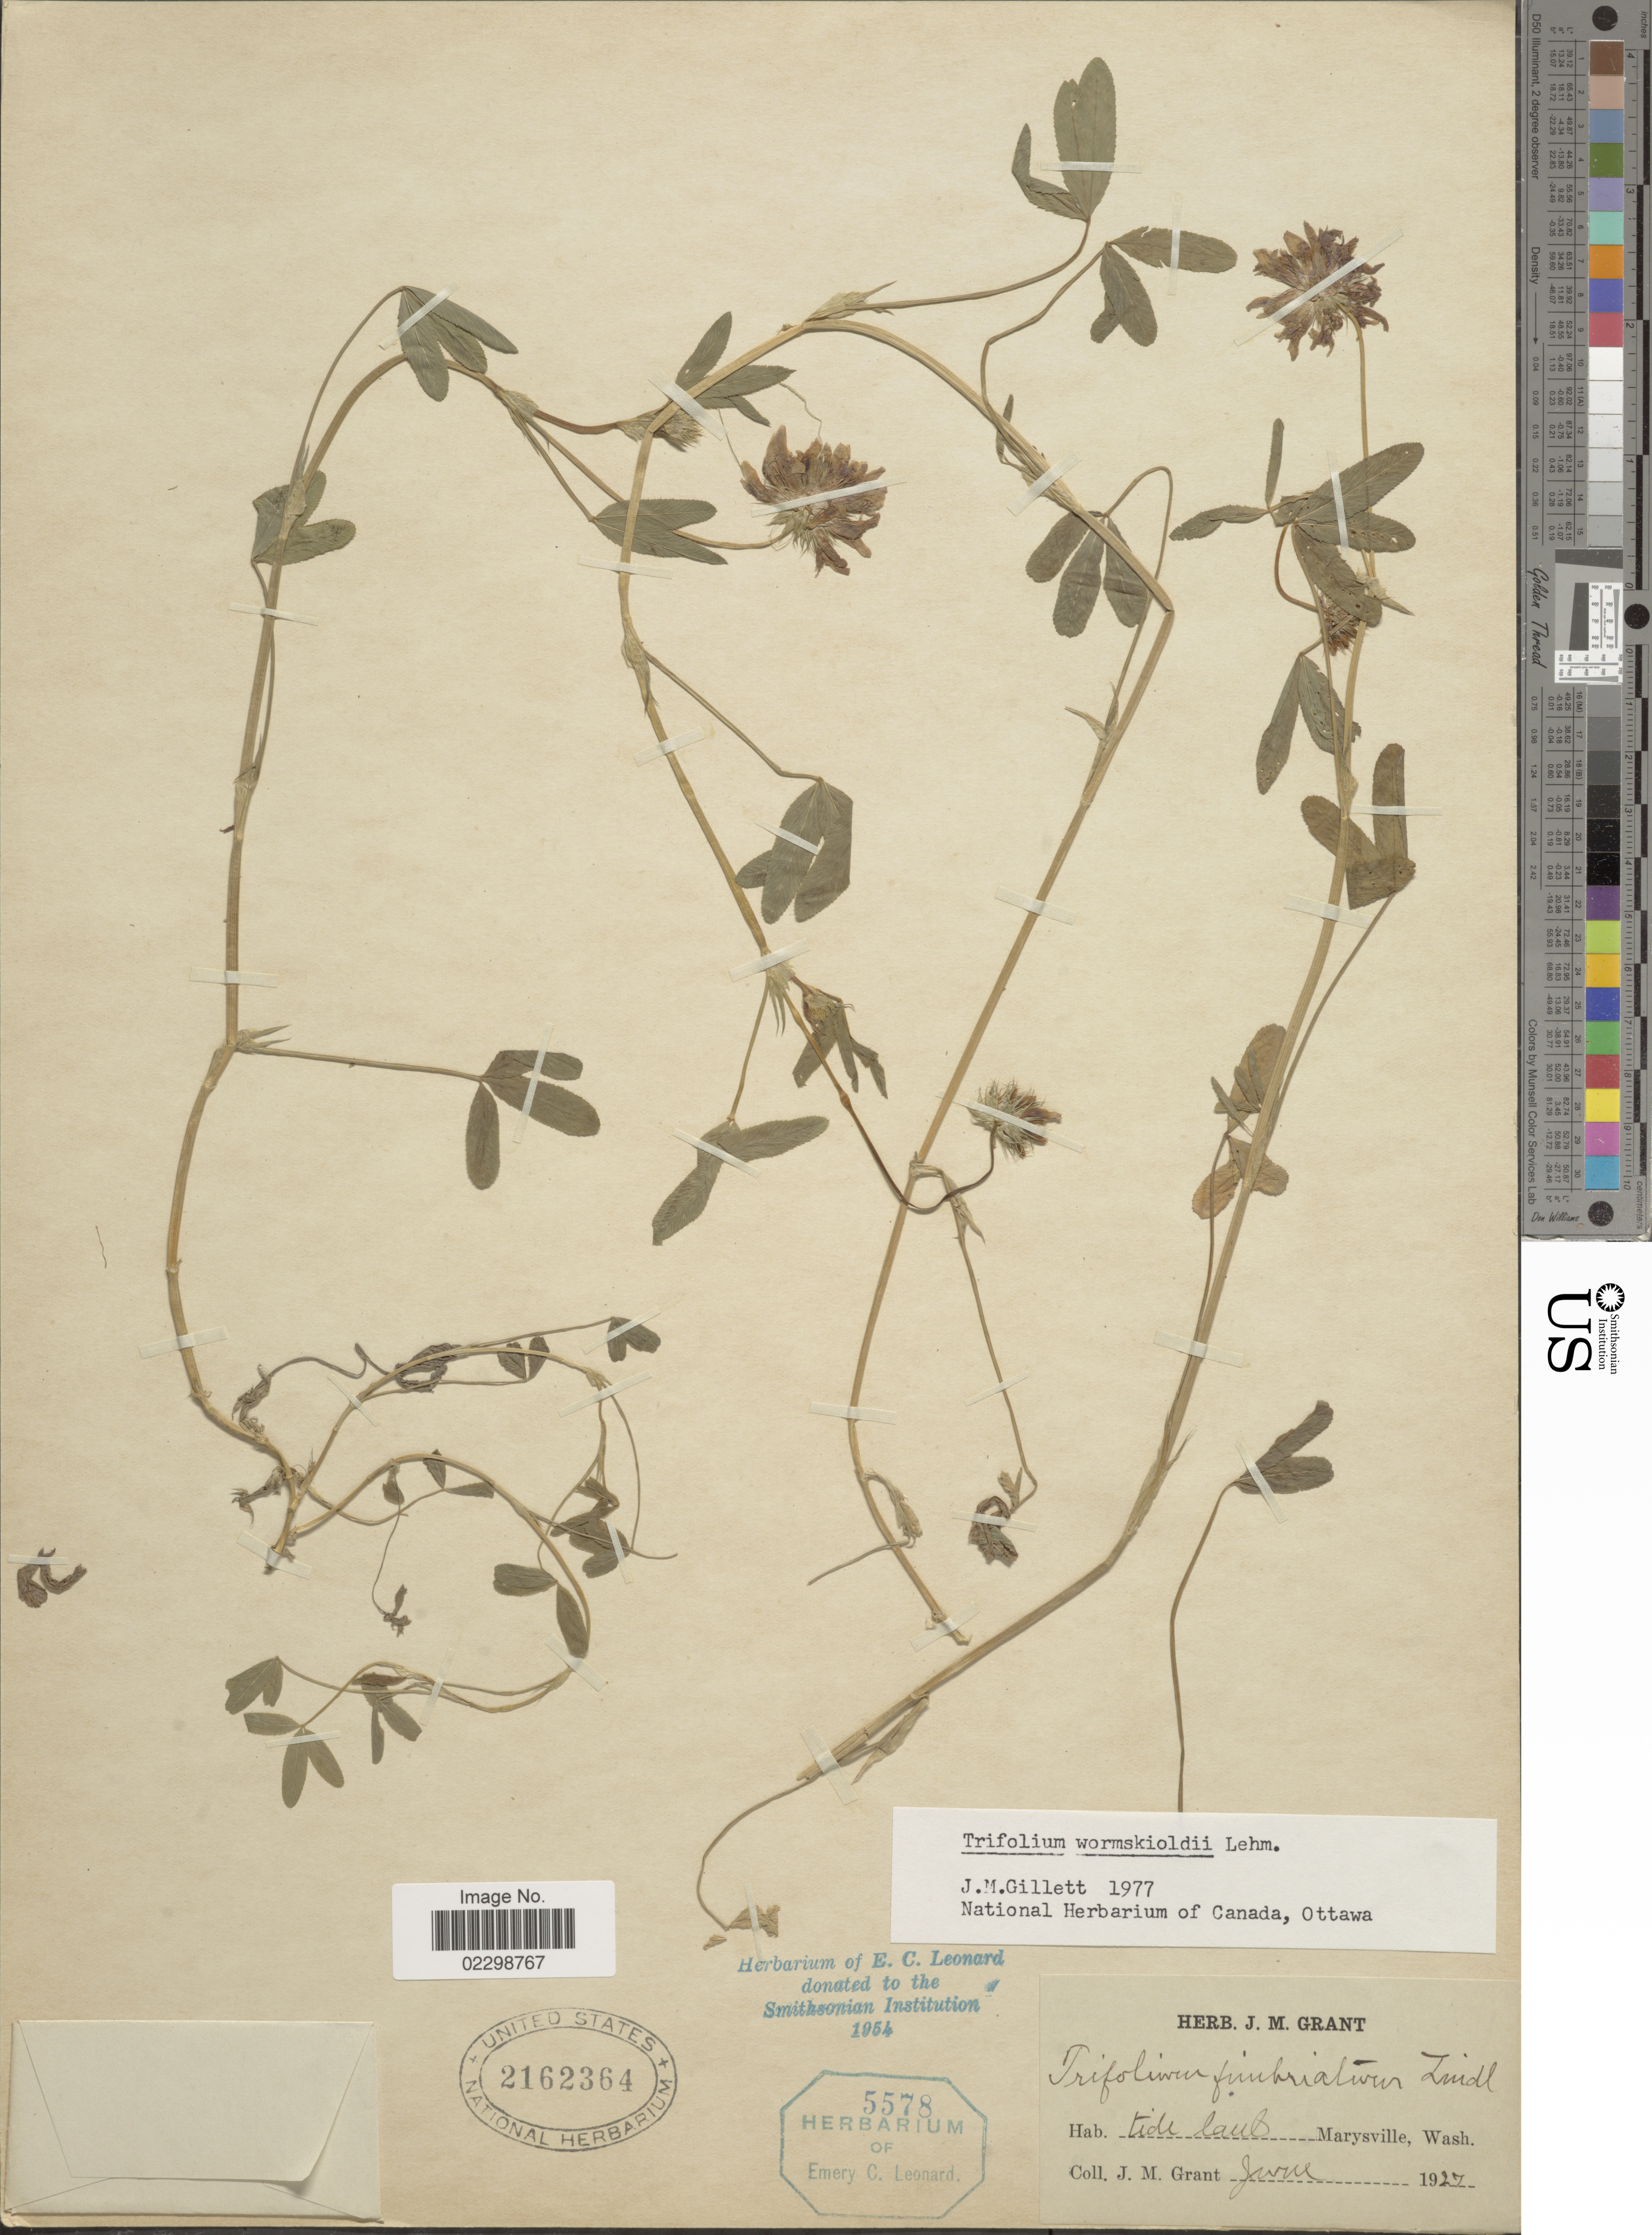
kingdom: Plantae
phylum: Tracheophyta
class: Magnoliopsida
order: Fabales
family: Fabaceae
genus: Trifolium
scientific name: Trifolium wormskioldii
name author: Lehm.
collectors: J. M. Grant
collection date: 1927-06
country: United States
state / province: Washington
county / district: Snohomish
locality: Tide land, Marysville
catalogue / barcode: US 2162364